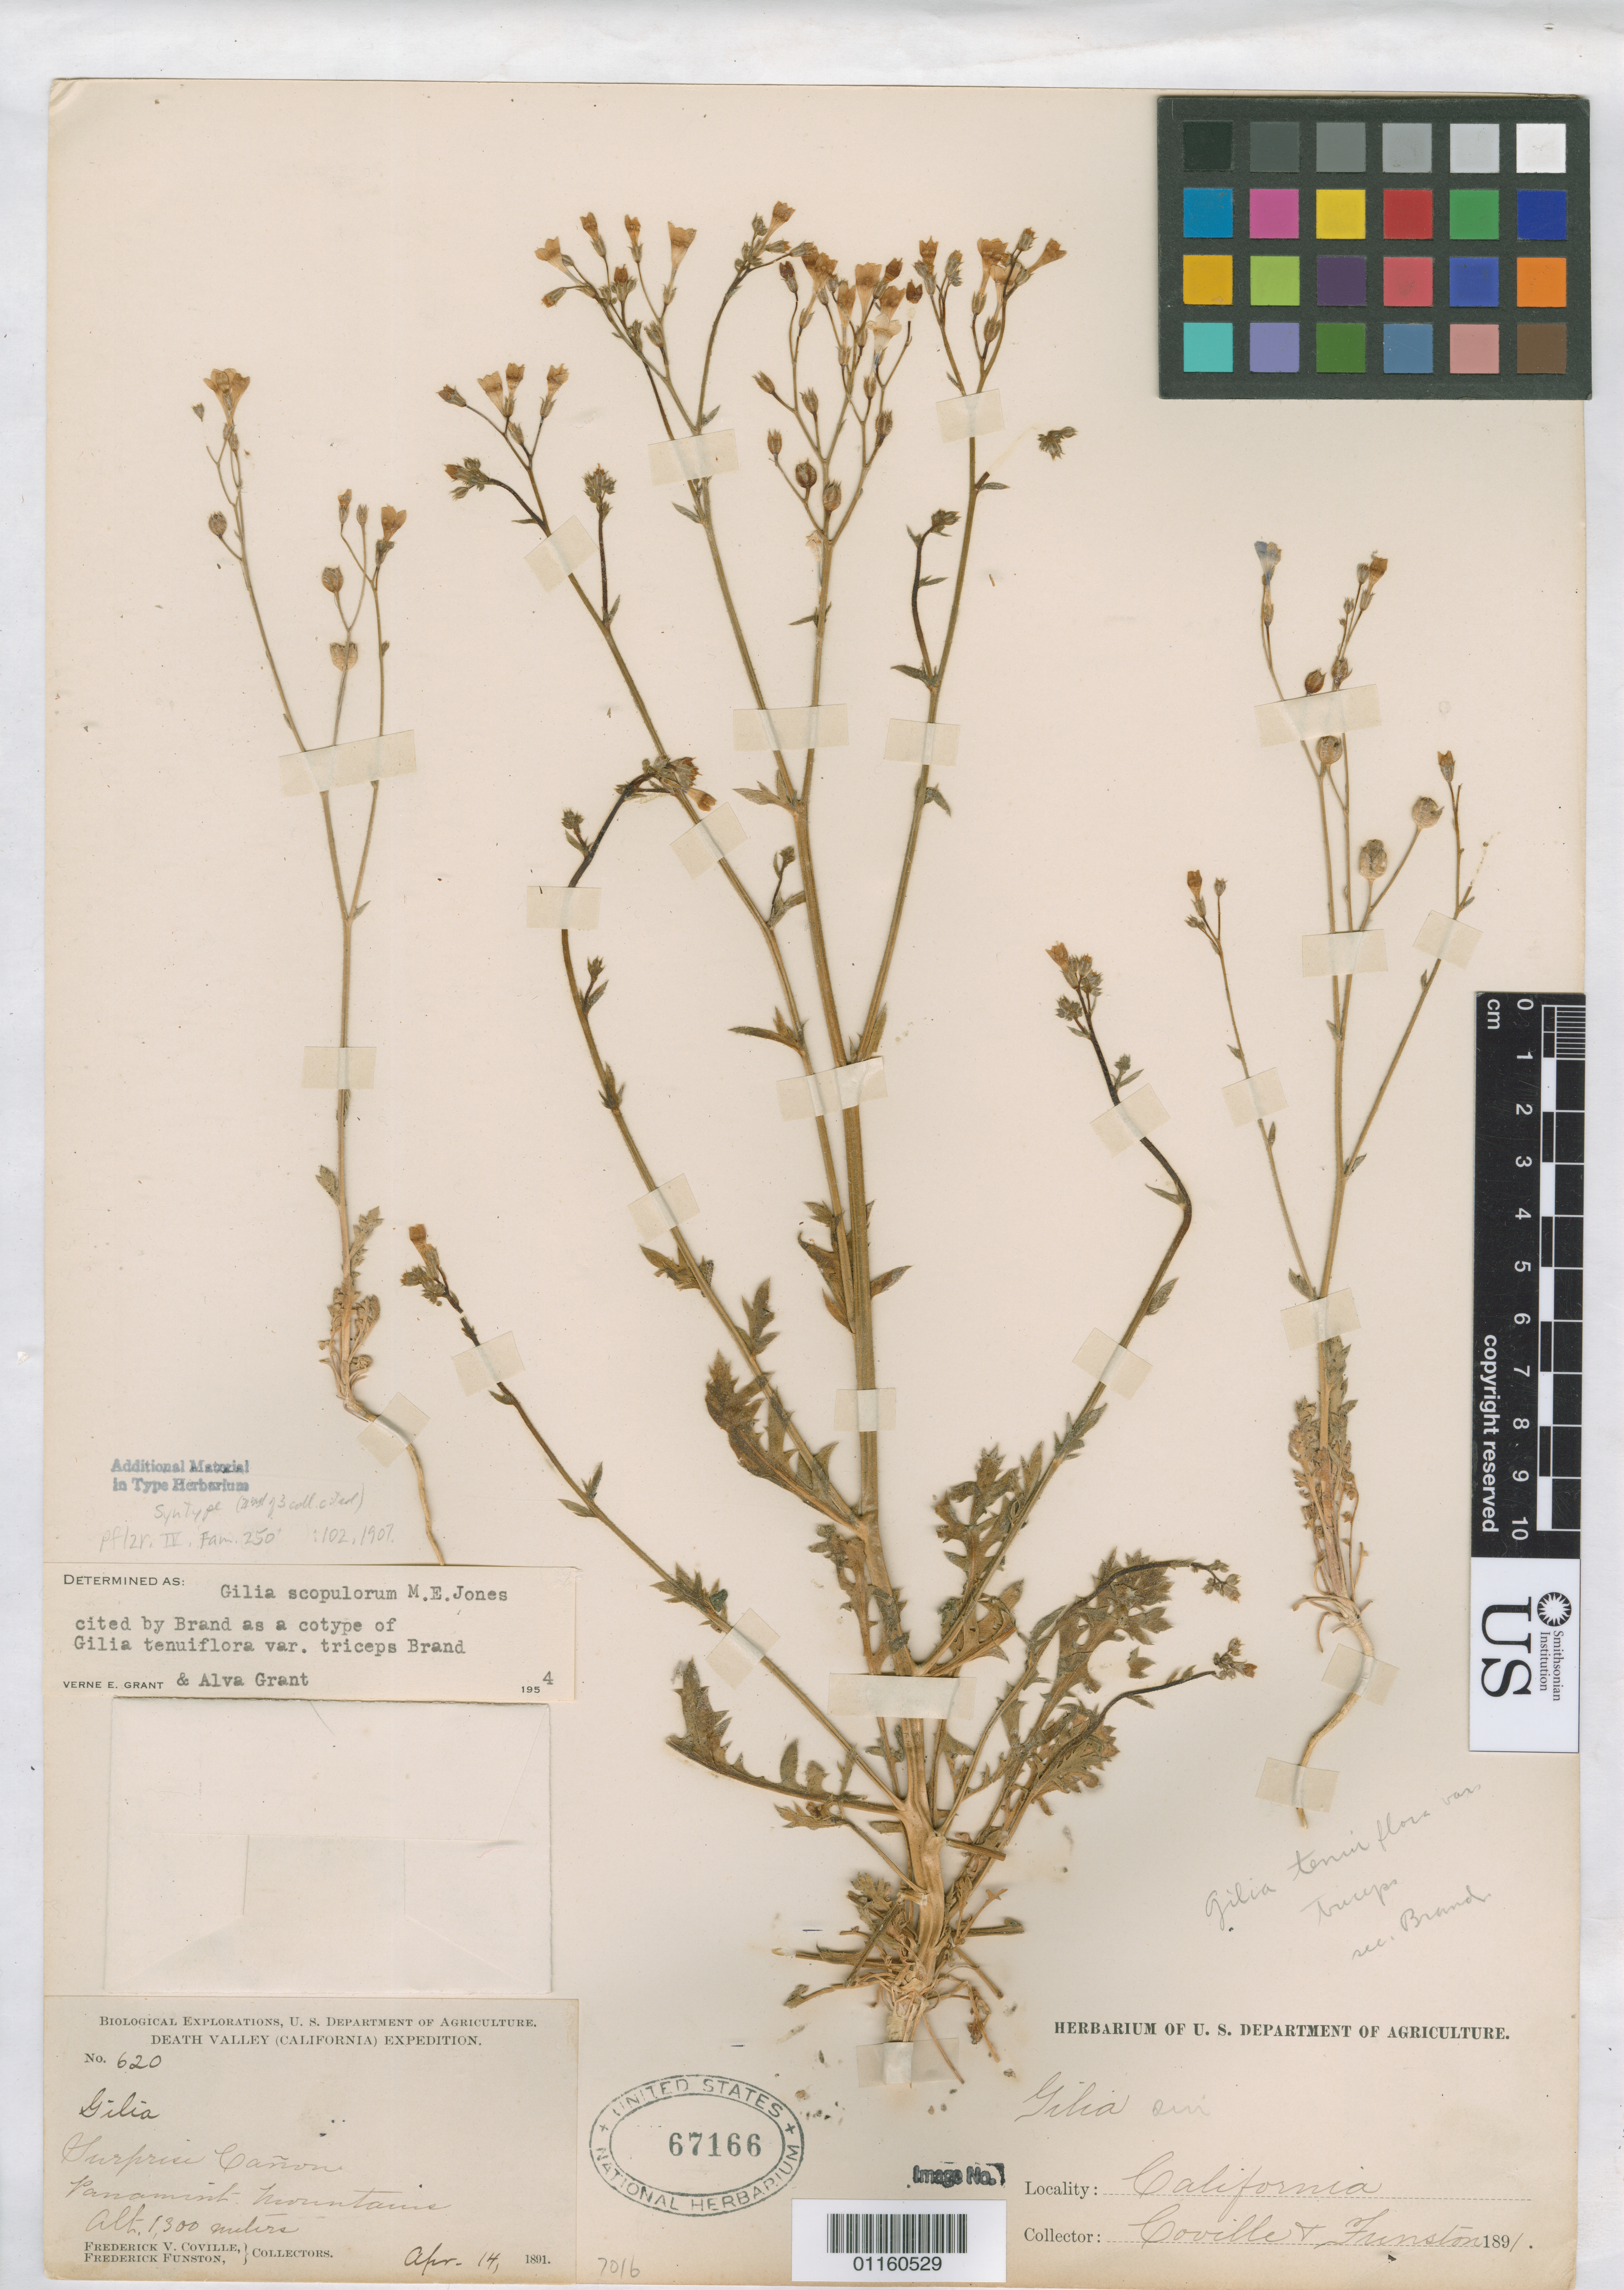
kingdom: Plantae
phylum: Tracheophyta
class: Magnoliopsida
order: Ericales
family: Polemoniaceae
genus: Gilia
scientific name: Gilia scopulorum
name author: M.E. Jones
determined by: Grant, A. D.; Grant, V. E.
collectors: F. V. Coville & F. Funston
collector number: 620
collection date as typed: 14 Apr 1891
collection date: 1891-04-14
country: United States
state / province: California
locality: Surprise Canyon, Panamint Mts.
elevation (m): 1300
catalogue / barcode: US 67166